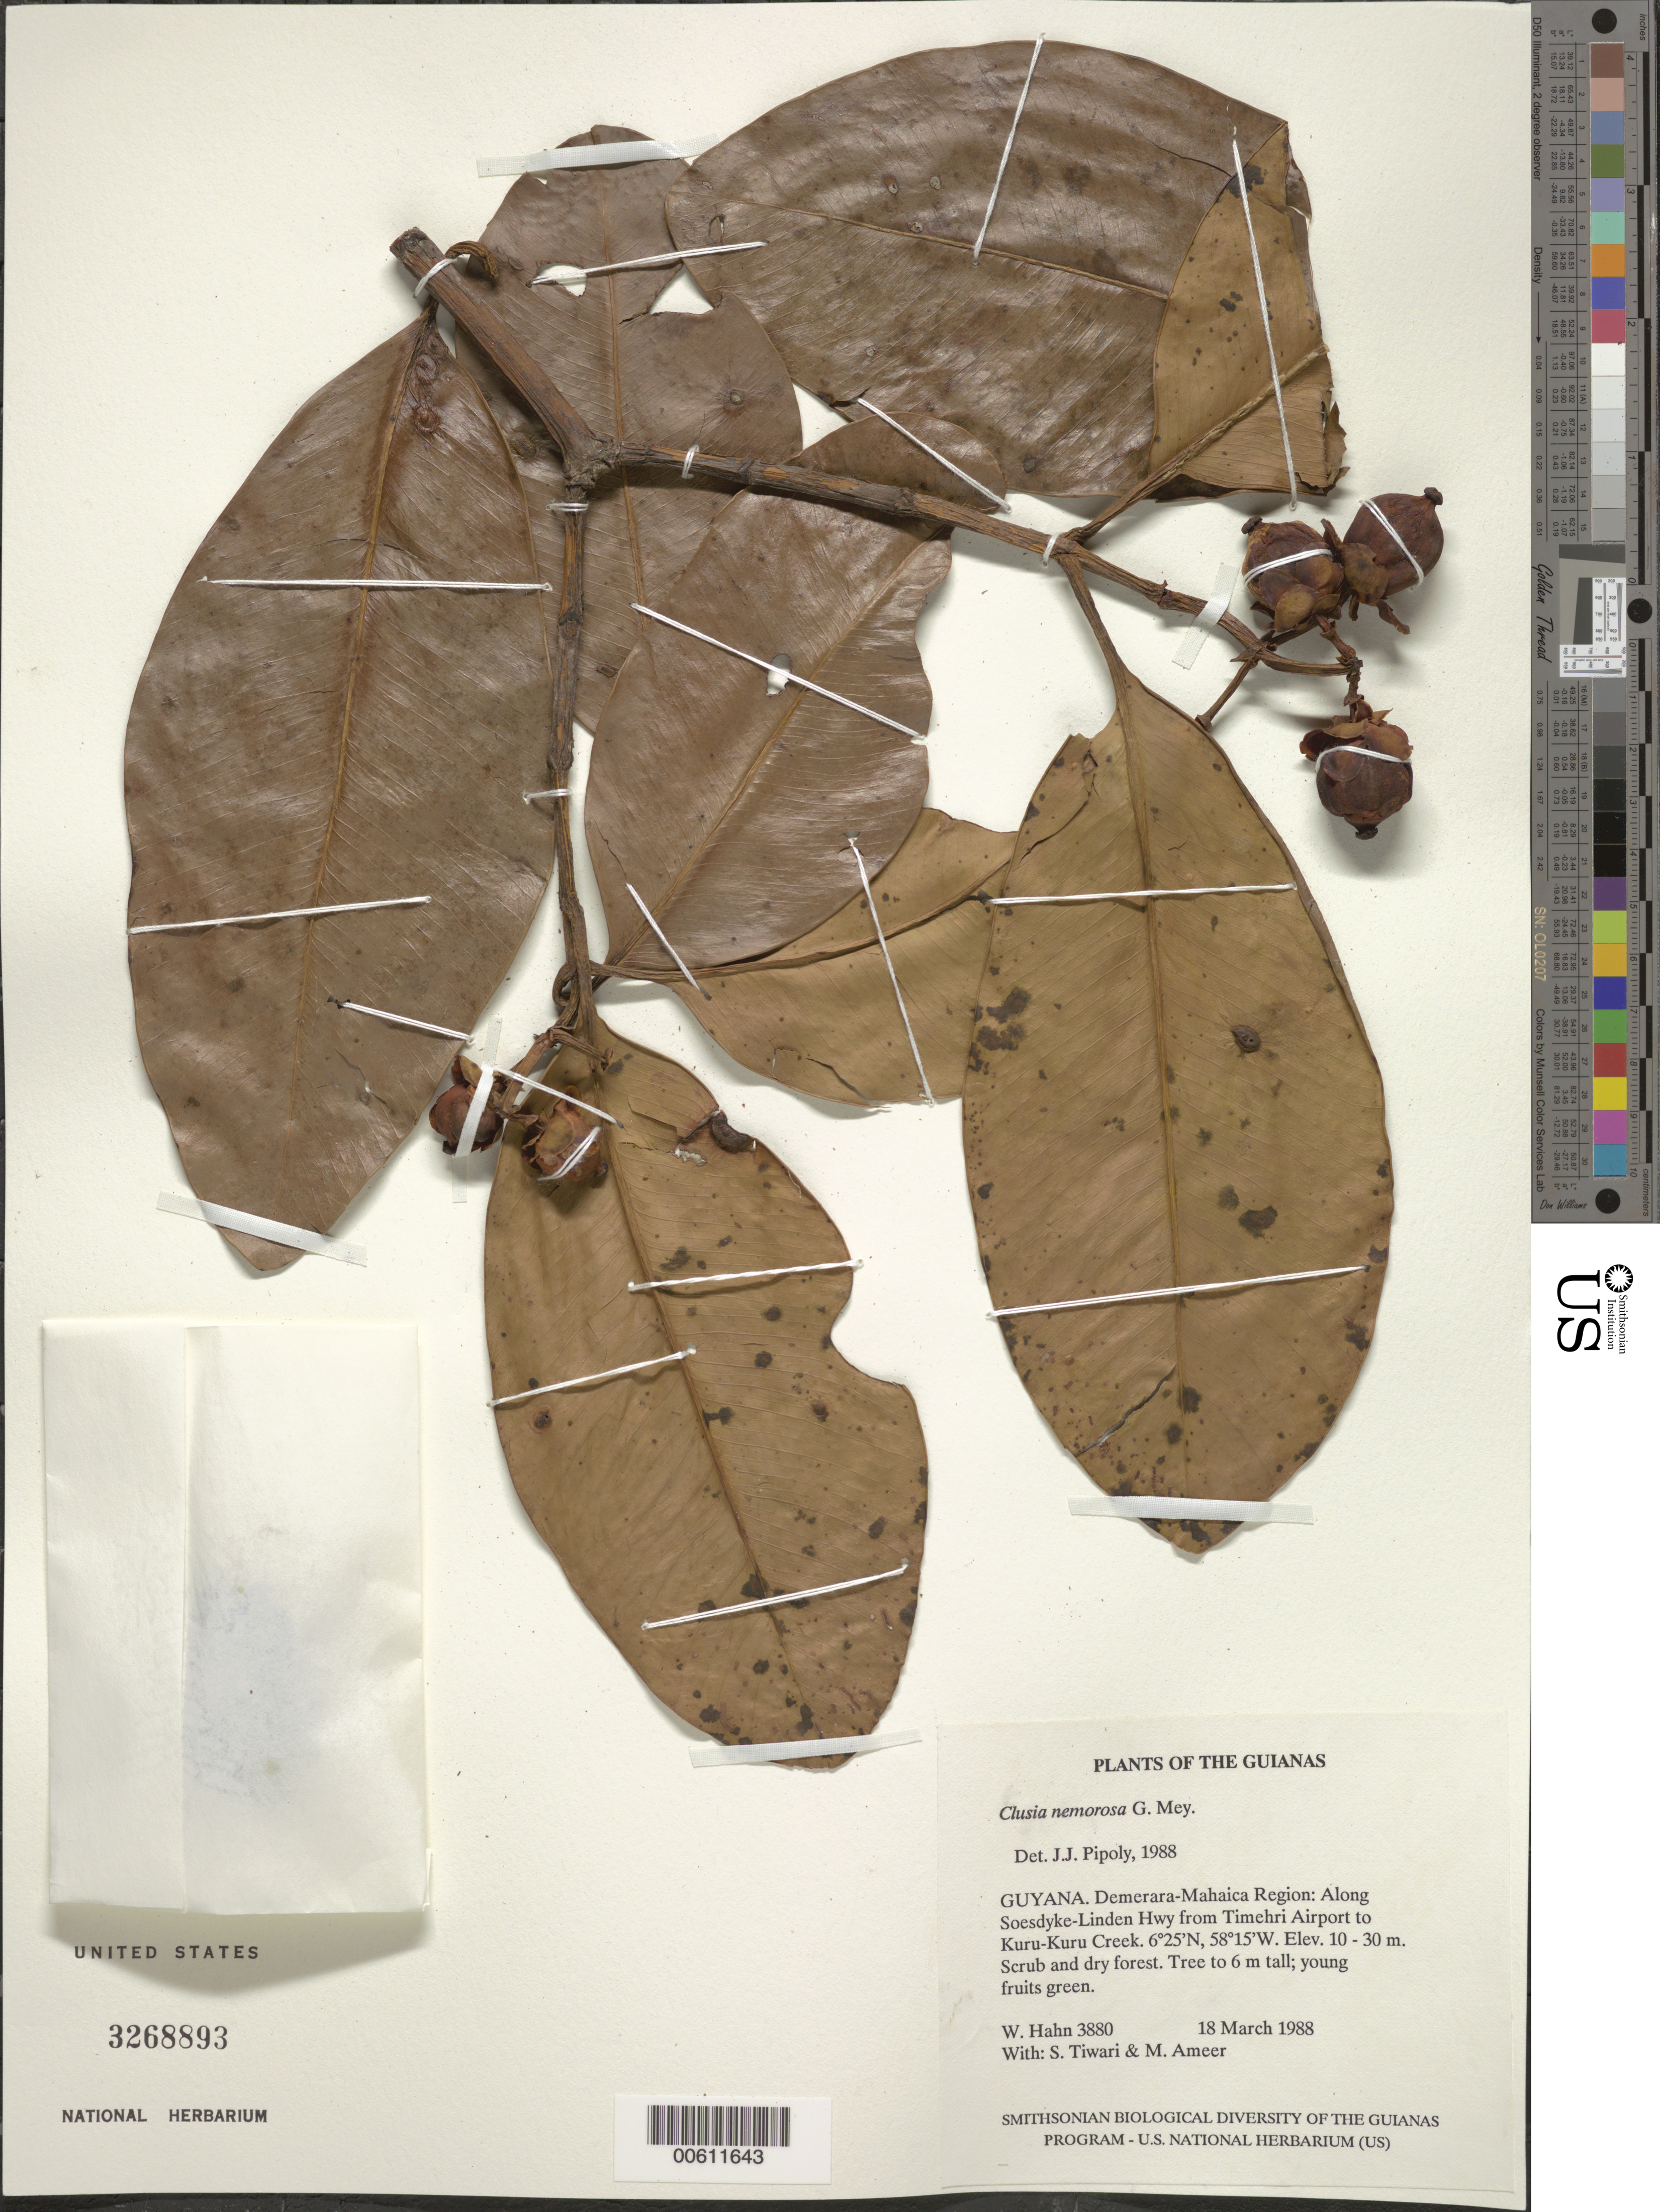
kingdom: Plantae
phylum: Tracheophyta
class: Magnoliopsida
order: Malpighiales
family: Clusiaceae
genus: Clusia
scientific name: Clusia nemorosa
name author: G. Mey.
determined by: Pipoly, J. J., III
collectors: W. Hahn, S. Tiwari & M. Ameer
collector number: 3880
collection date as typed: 18 March 1988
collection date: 1988-03-18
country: Guyana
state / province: Demerara-Mahaica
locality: Along Soesdyke-Linden Hwy from Timehri Airport to Kuru-Kuru Creek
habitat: Scrub and dry forest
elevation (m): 10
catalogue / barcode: US 3268893